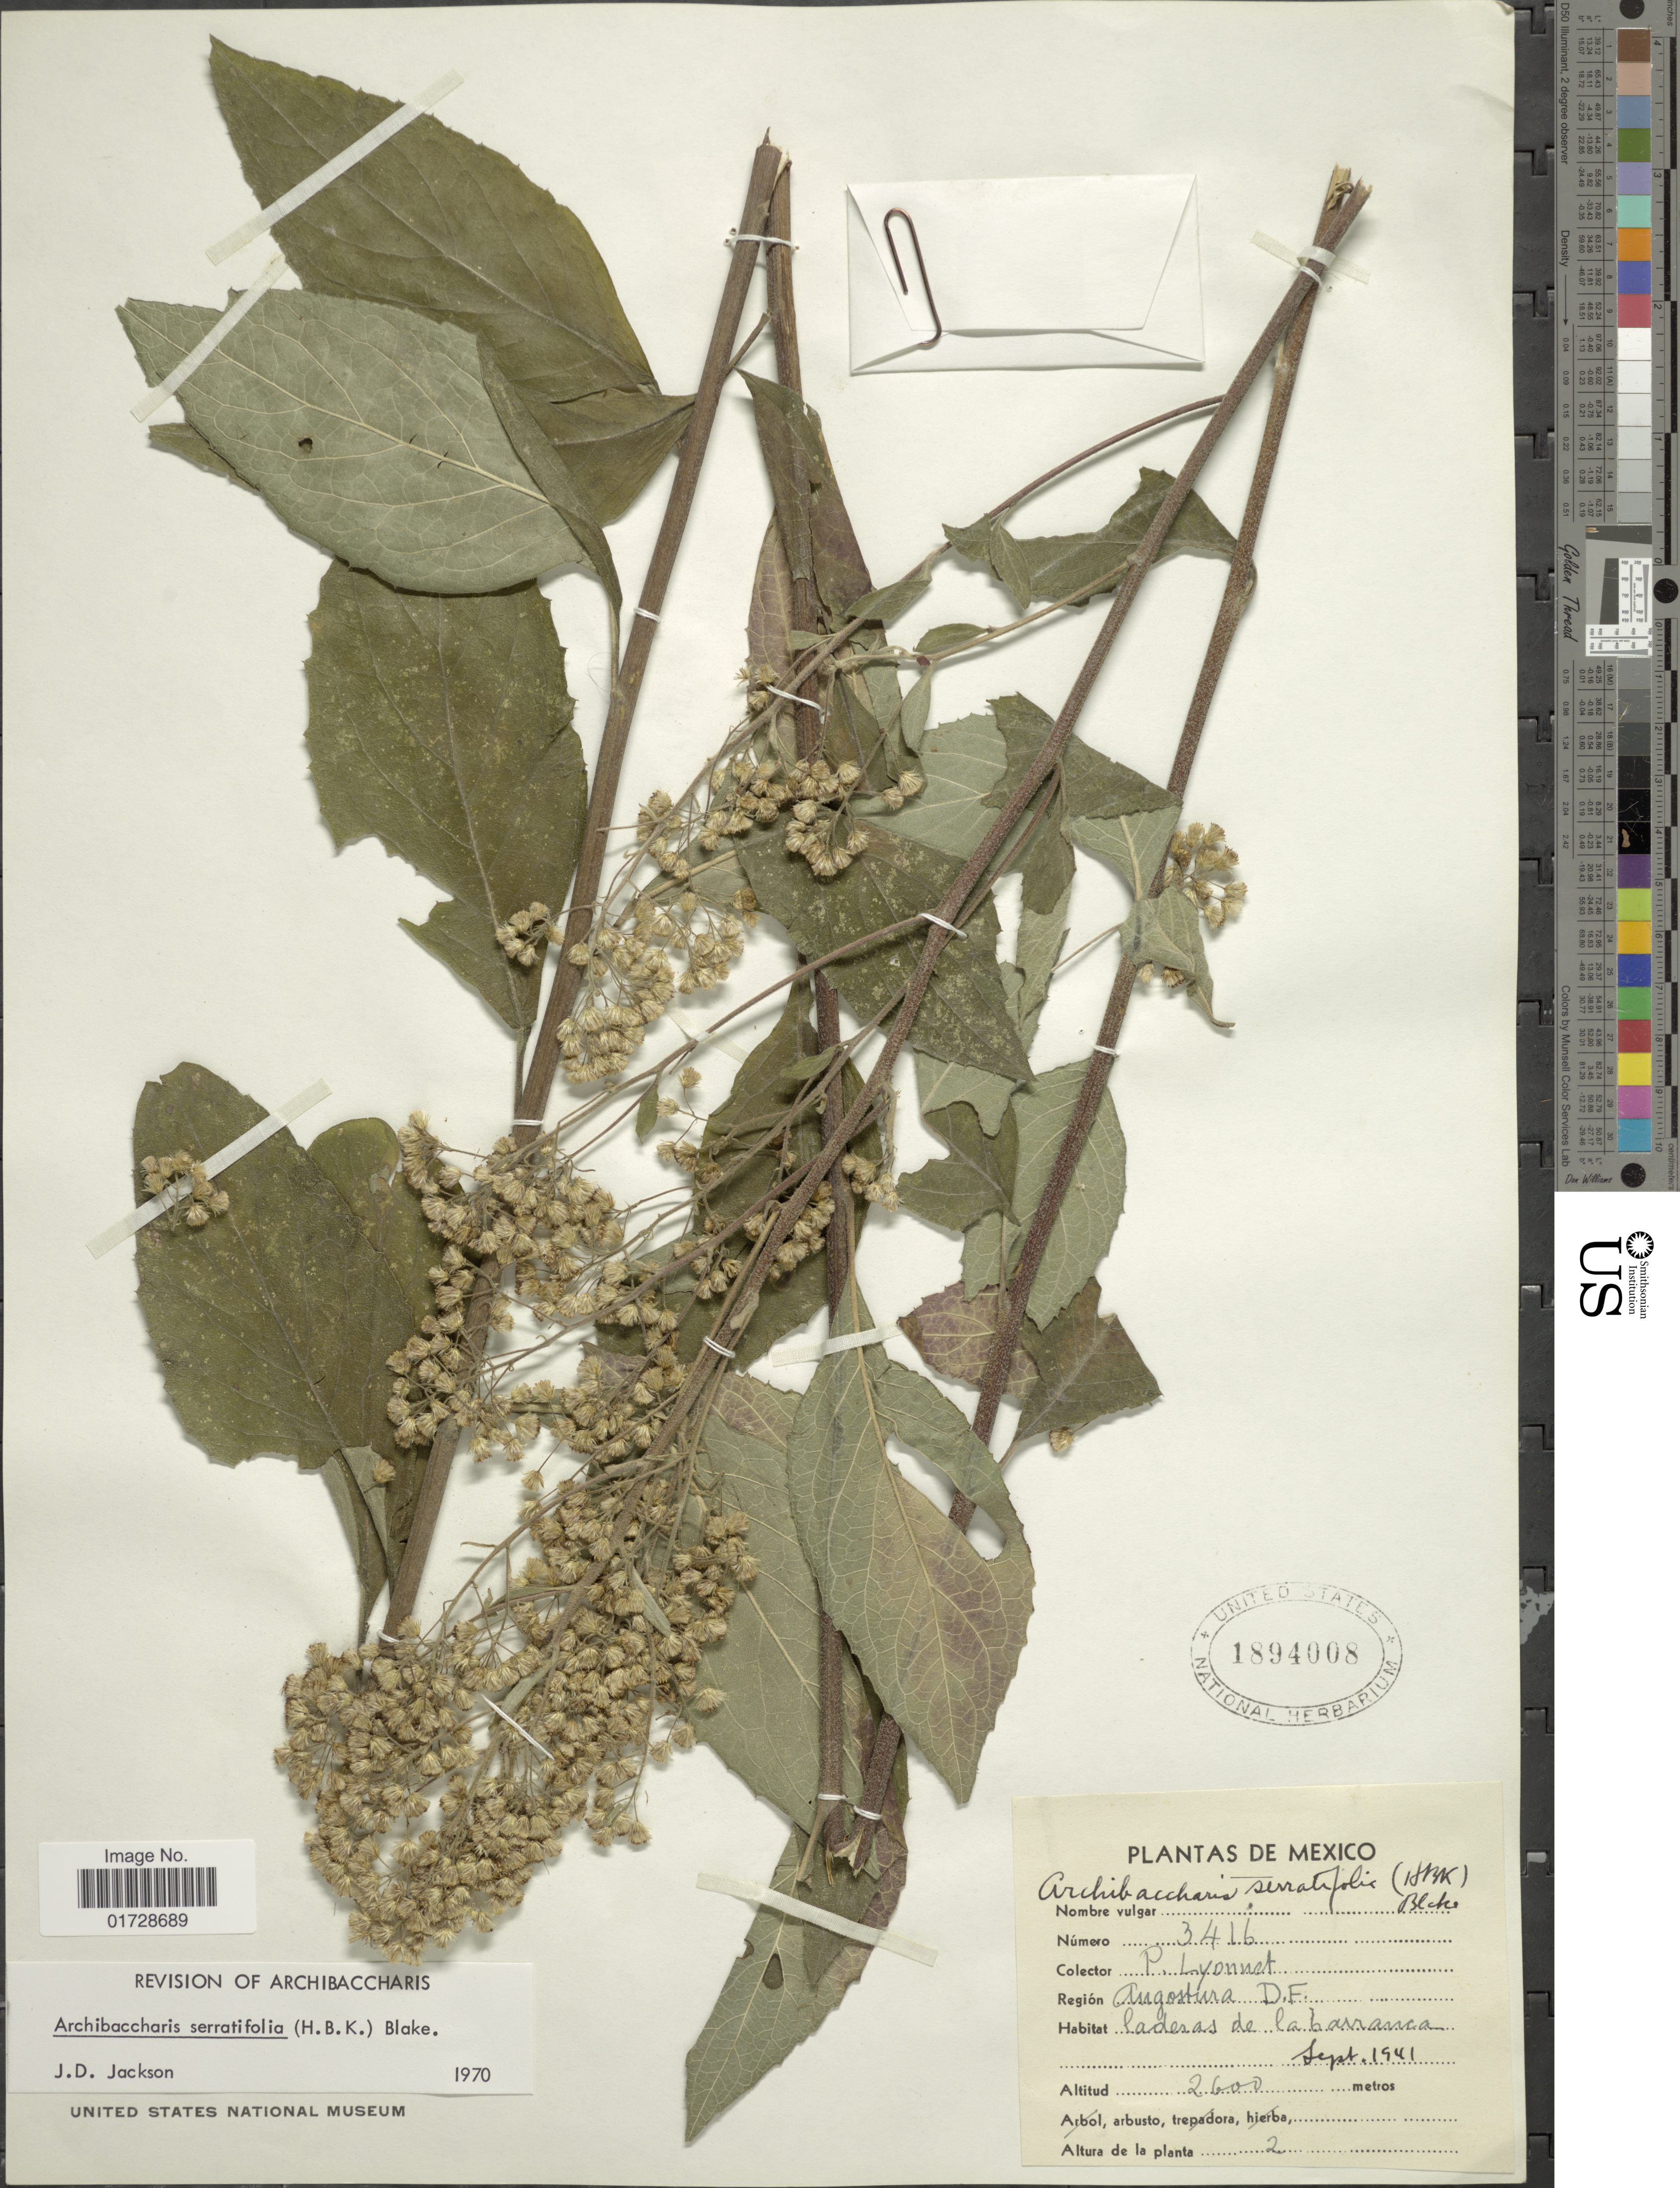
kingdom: Plantae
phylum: Tracheophyta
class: Magnoliopsida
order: Asterales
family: Asteraceae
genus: Archibaccharis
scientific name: Archibaccharis serratifolia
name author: (Kunth) S.F. Blake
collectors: P. Lyonnet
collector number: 3416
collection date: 1941-09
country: Mexico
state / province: Distrito Federal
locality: Angostura, D. F.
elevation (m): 2600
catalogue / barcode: US 1894008